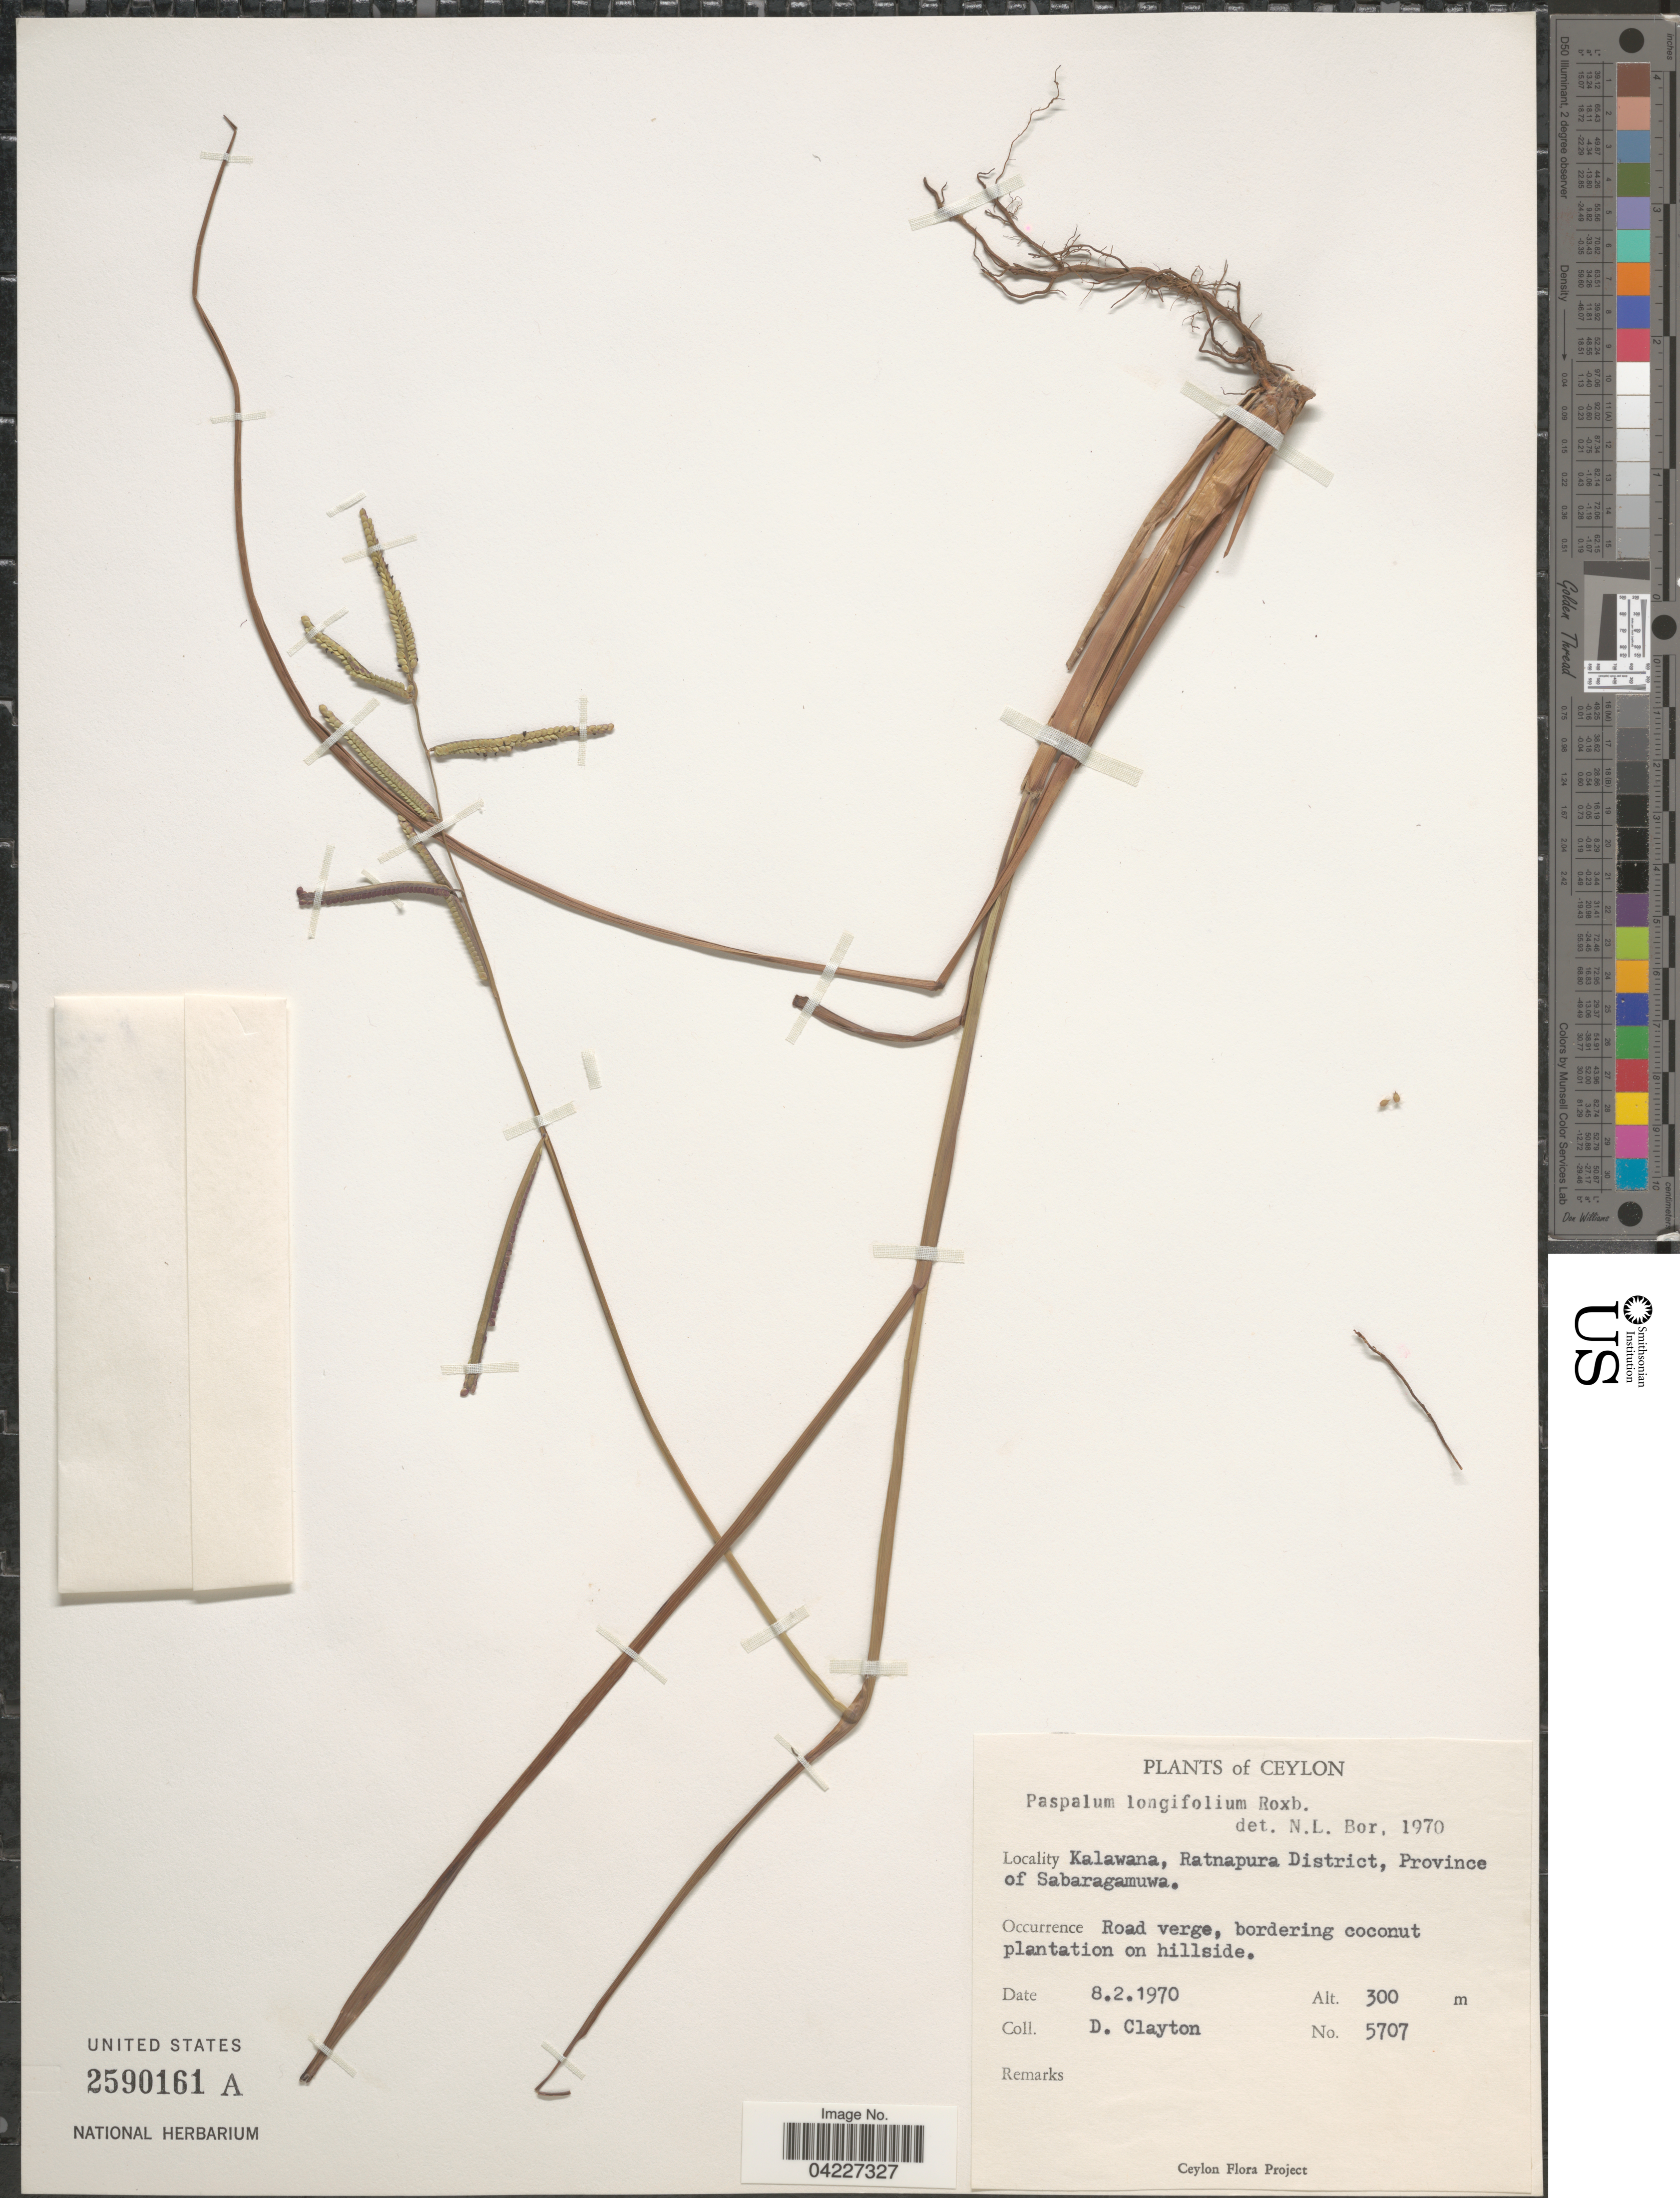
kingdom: Plantae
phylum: Tracheophyta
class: Liliopsida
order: Poales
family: Poaceae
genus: Paspalum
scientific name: Paspalum longifolium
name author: Roxb.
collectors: D. Clayton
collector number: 5707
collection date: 1970-02-08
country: Sri Lanka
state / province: Sabaragamuwa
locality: Ceylon. Kalawana, Ratnapura District.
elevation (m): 300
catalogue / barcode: US 2590161A